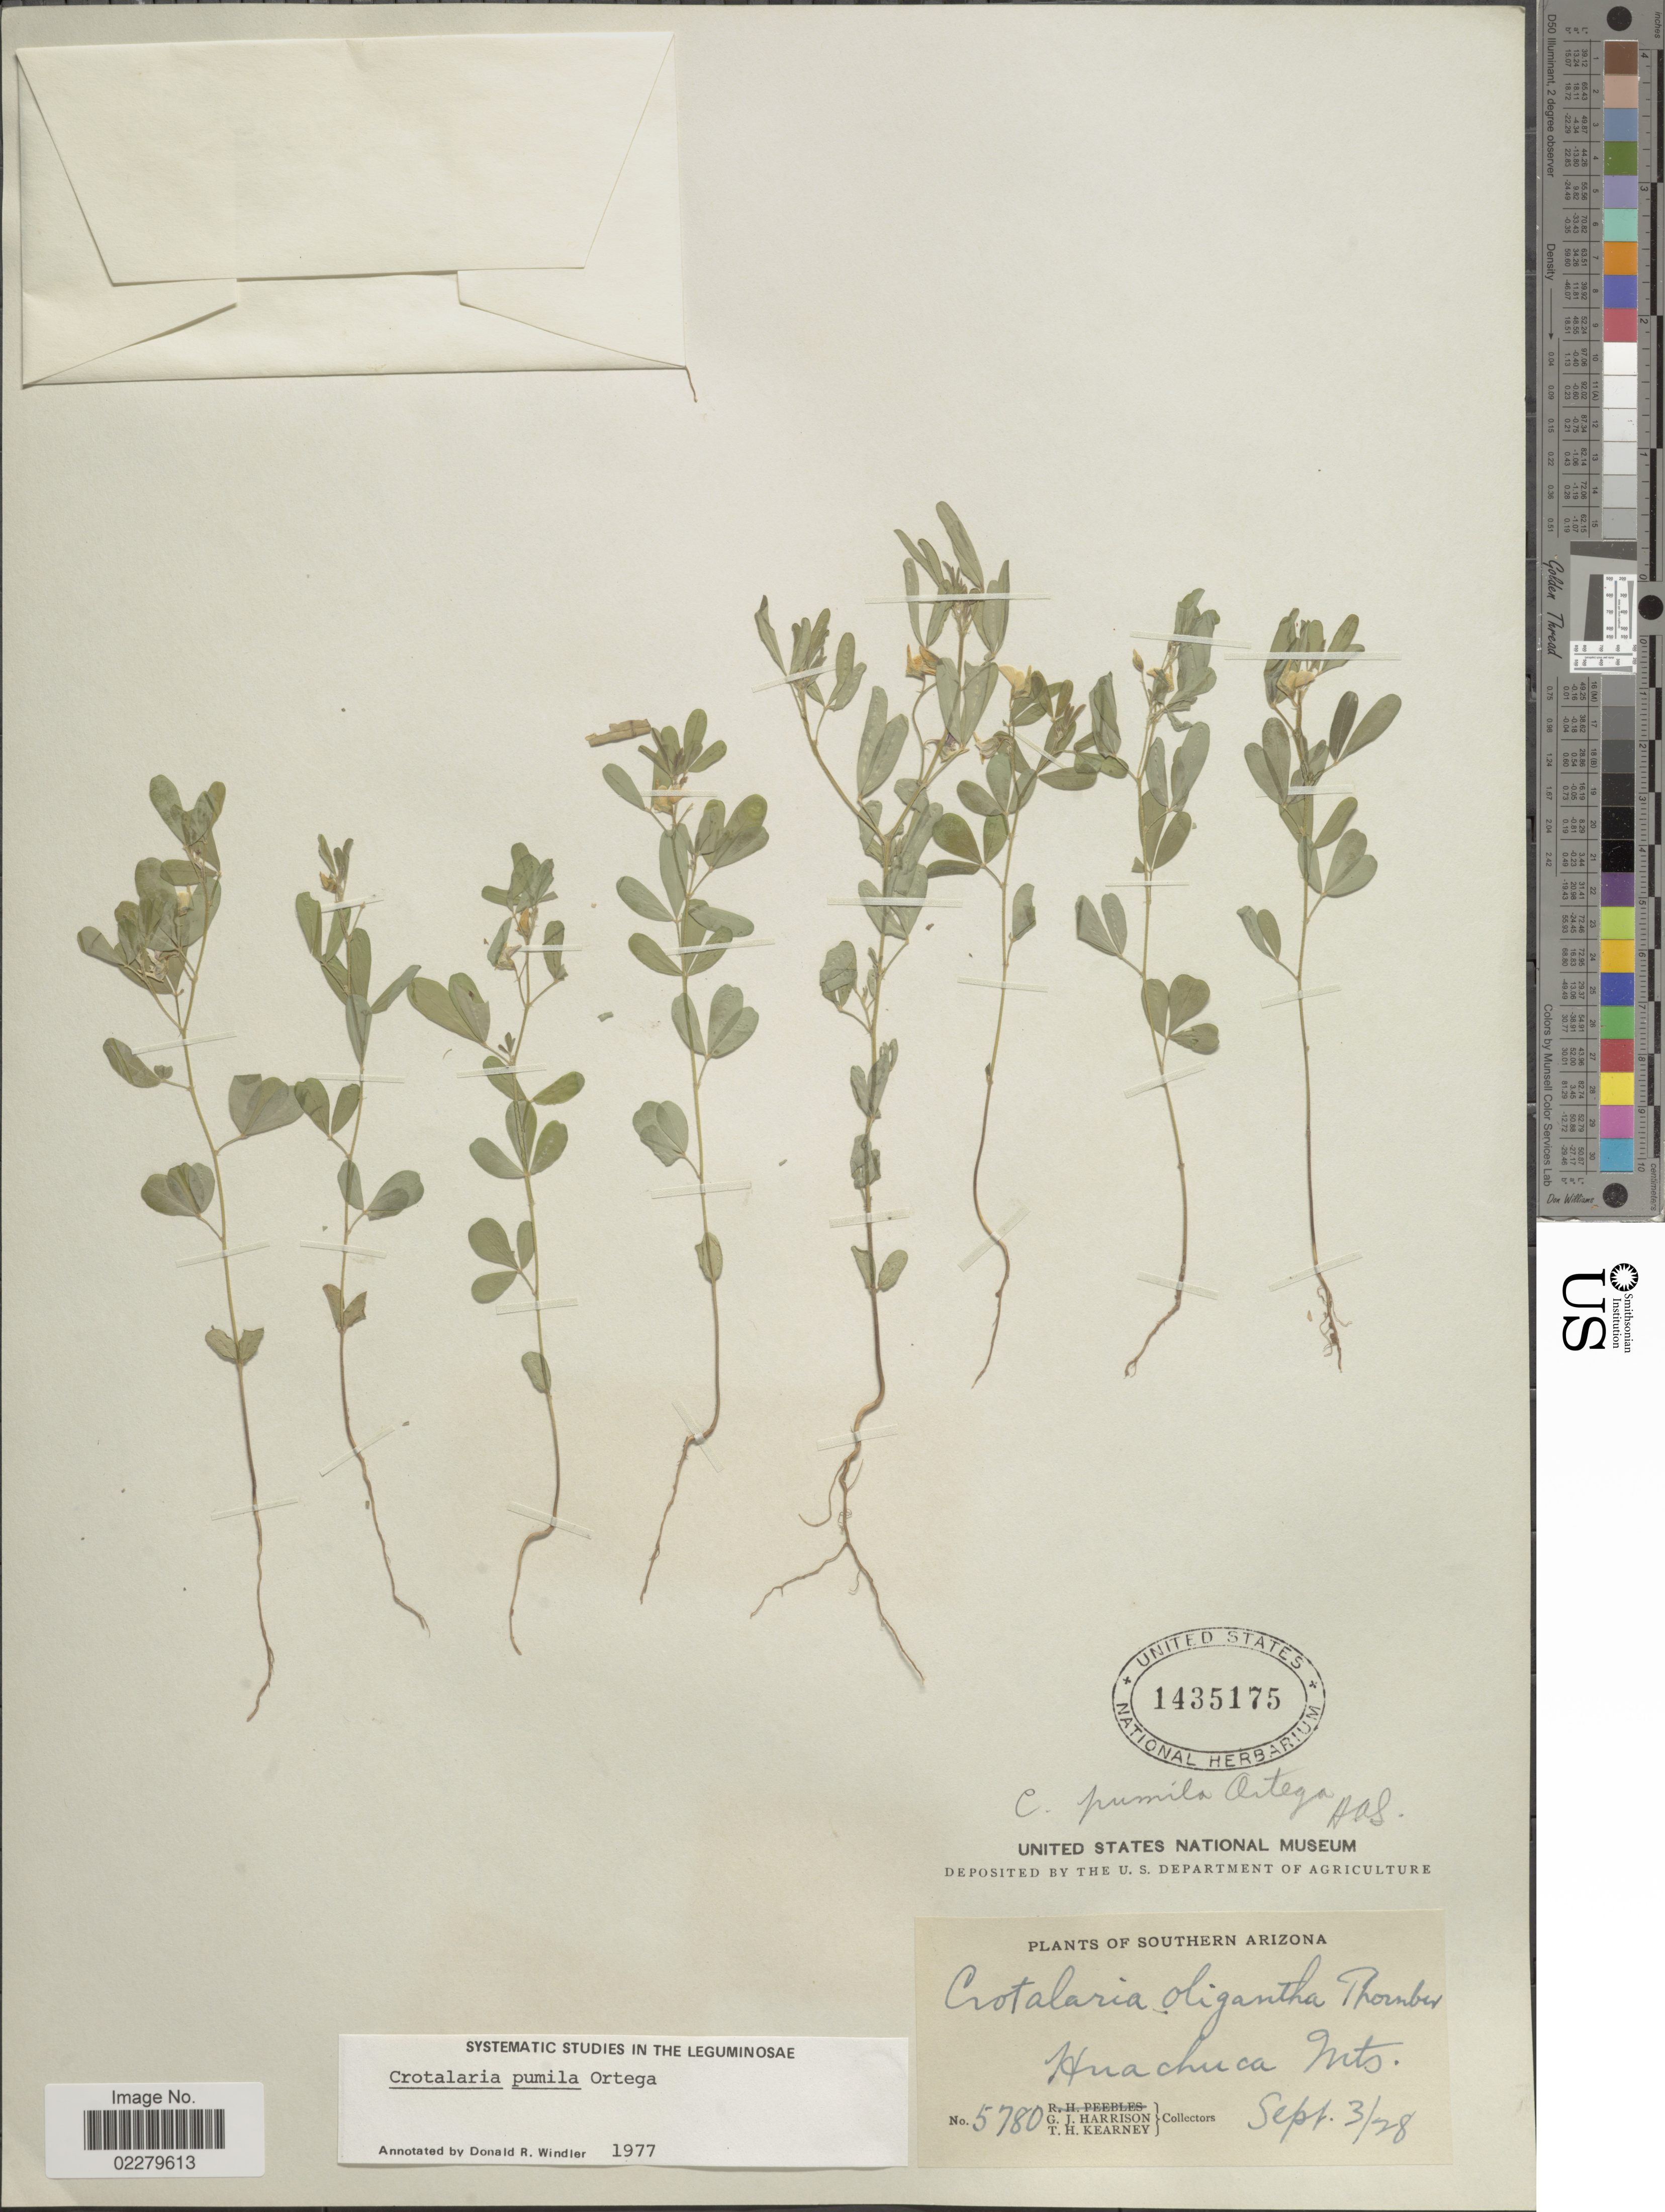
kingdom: Plantae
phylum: Tracheophyta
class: Magnoliopsida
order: Fabales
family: Fabaceae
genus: Crotalaria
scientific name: Crotalaria pumila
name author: Ortega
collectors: G. J. Harrison & T. H. Kearney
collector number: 5780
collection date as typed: Transcribed d/m/y: 9/9/28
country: United States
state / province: Arizona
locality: Southern Arizona. Huachuca Mts.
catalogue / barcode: US 1435175